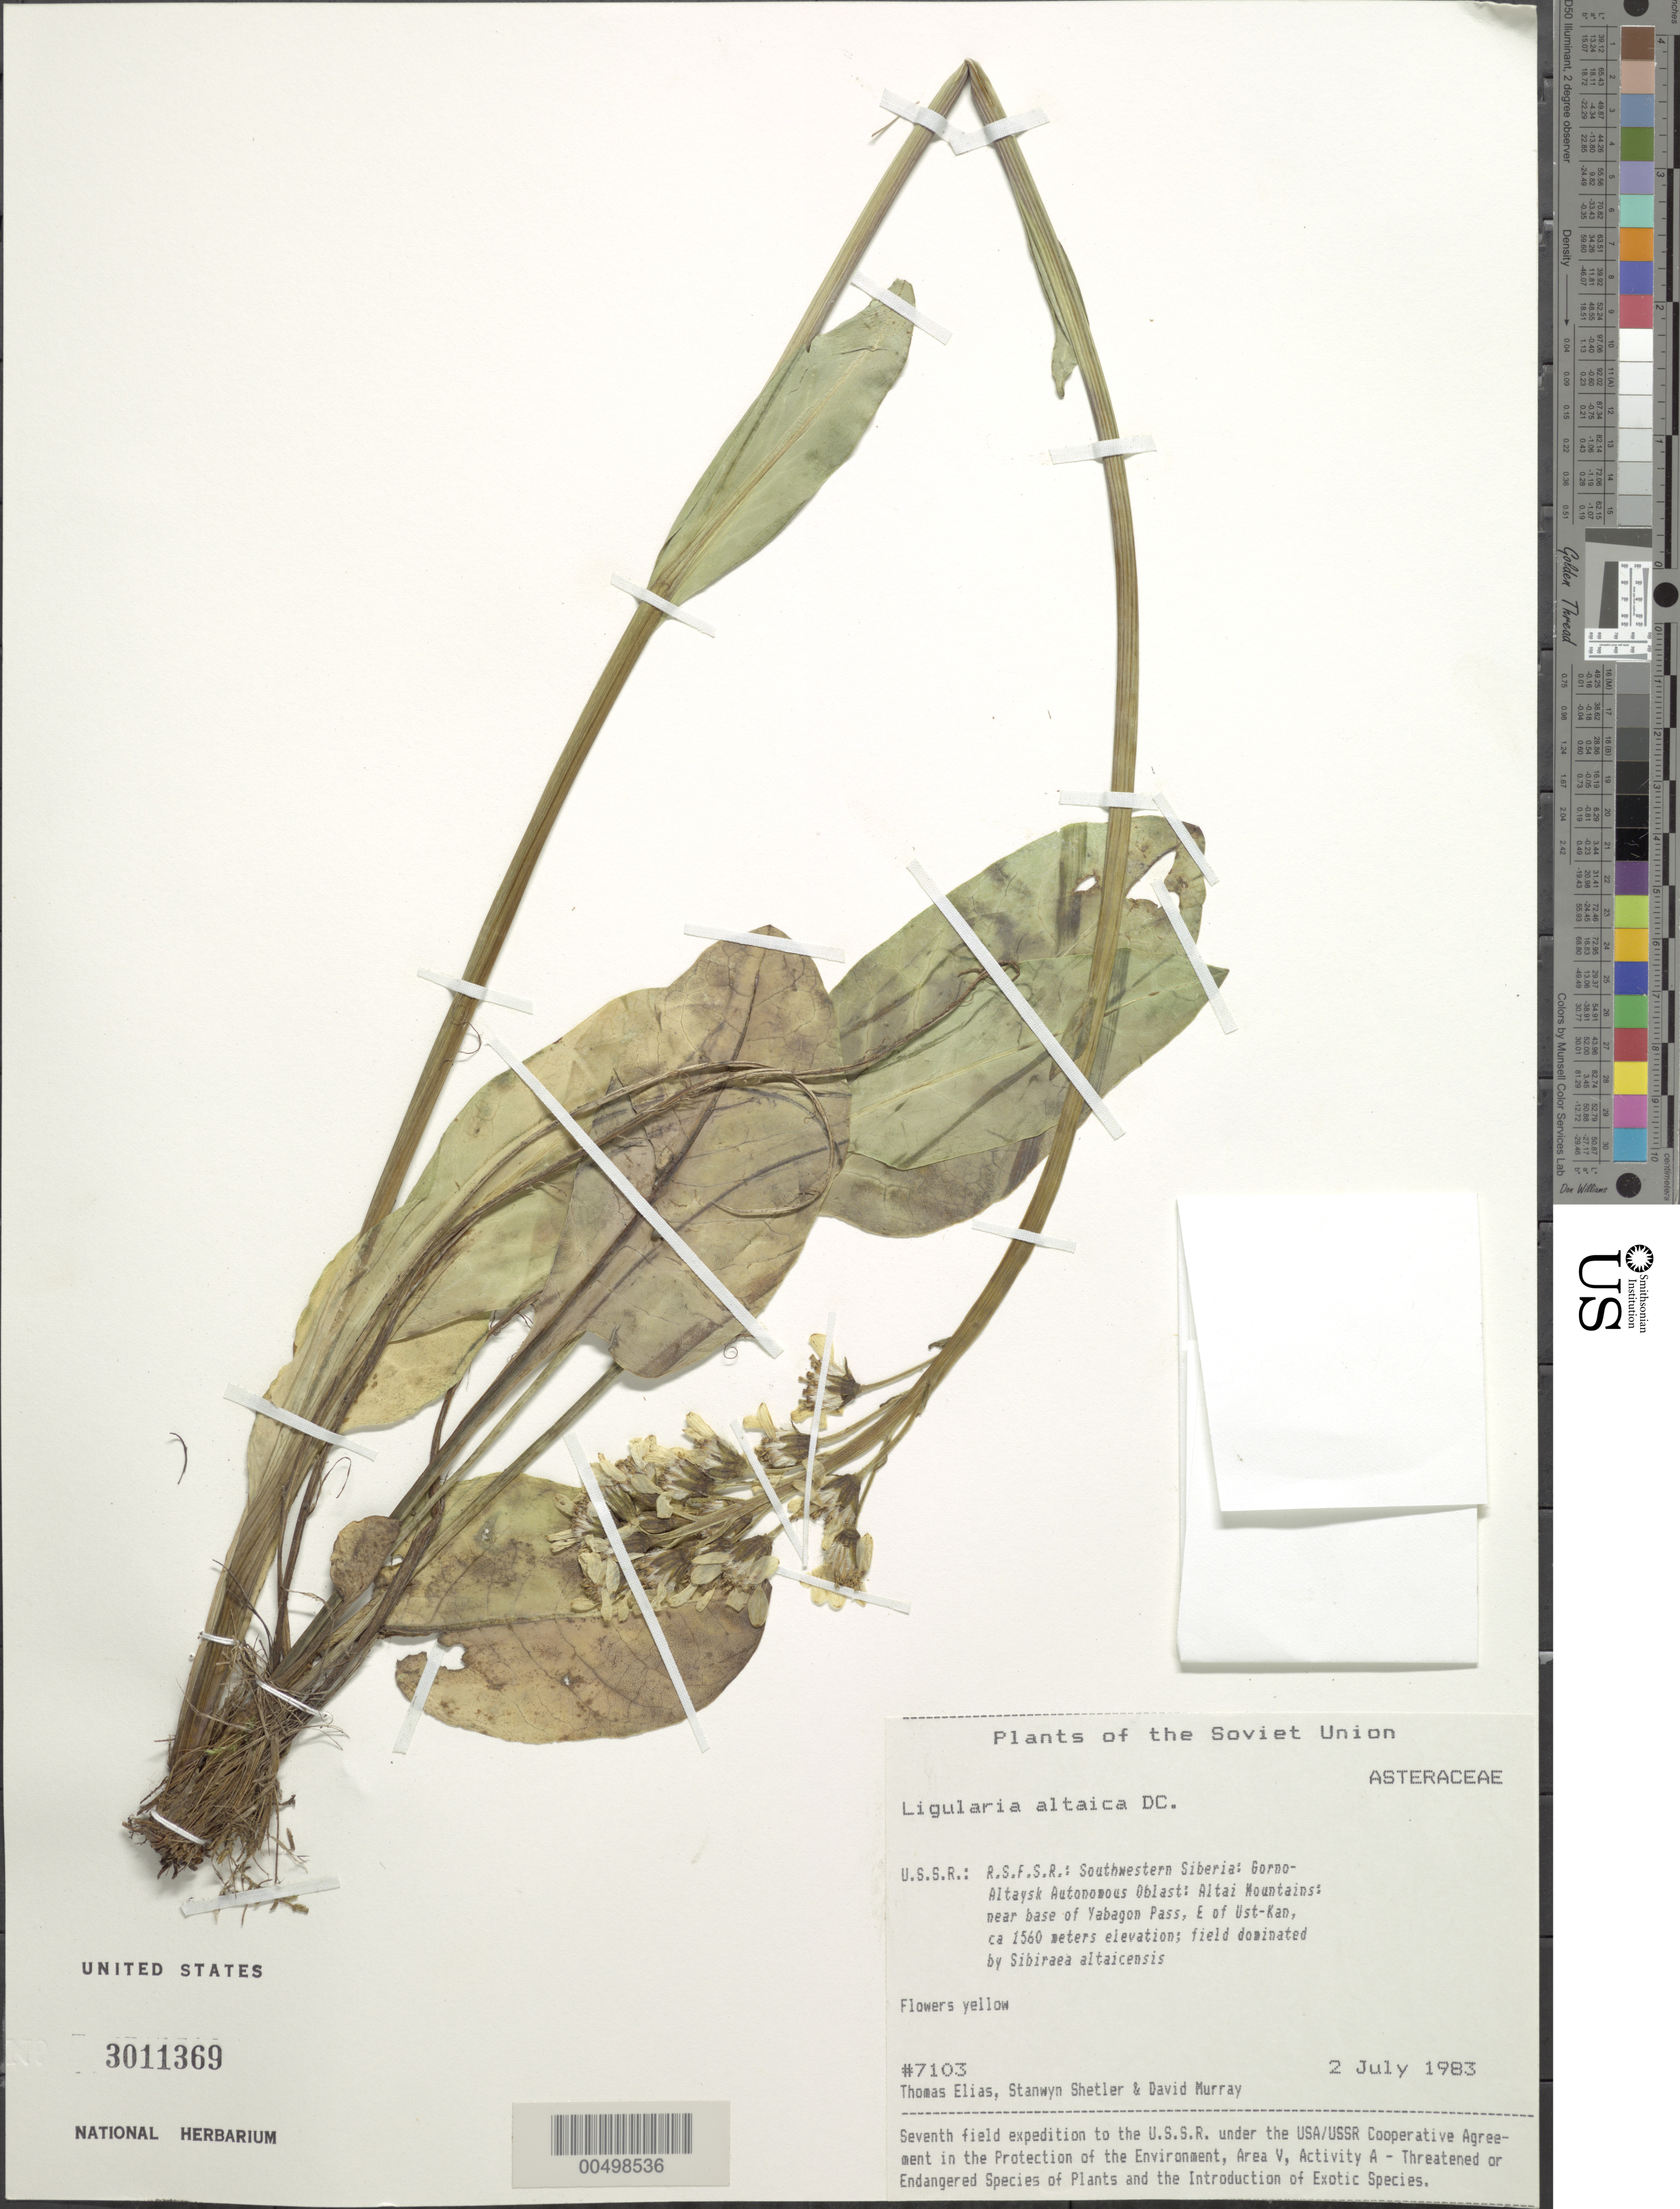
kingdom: Plantae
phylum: Tracheophyta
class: Magnoliopsida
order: Asterales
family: Asteraceae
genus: Ligularia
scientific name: Ligularia altaica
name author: DC.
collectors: T. Elias, S. Shetler & D. F. Murray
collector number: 7103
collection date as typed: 02 Jul 1983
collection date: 1983-07-02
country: Russian Federation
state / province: Altai Republic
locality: Altai Mountains, near base of Yabagon Pass, E of Ust-Kan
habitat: field dominated by Sibiraea altaiensis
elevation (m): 1560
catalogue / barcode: US 3011369